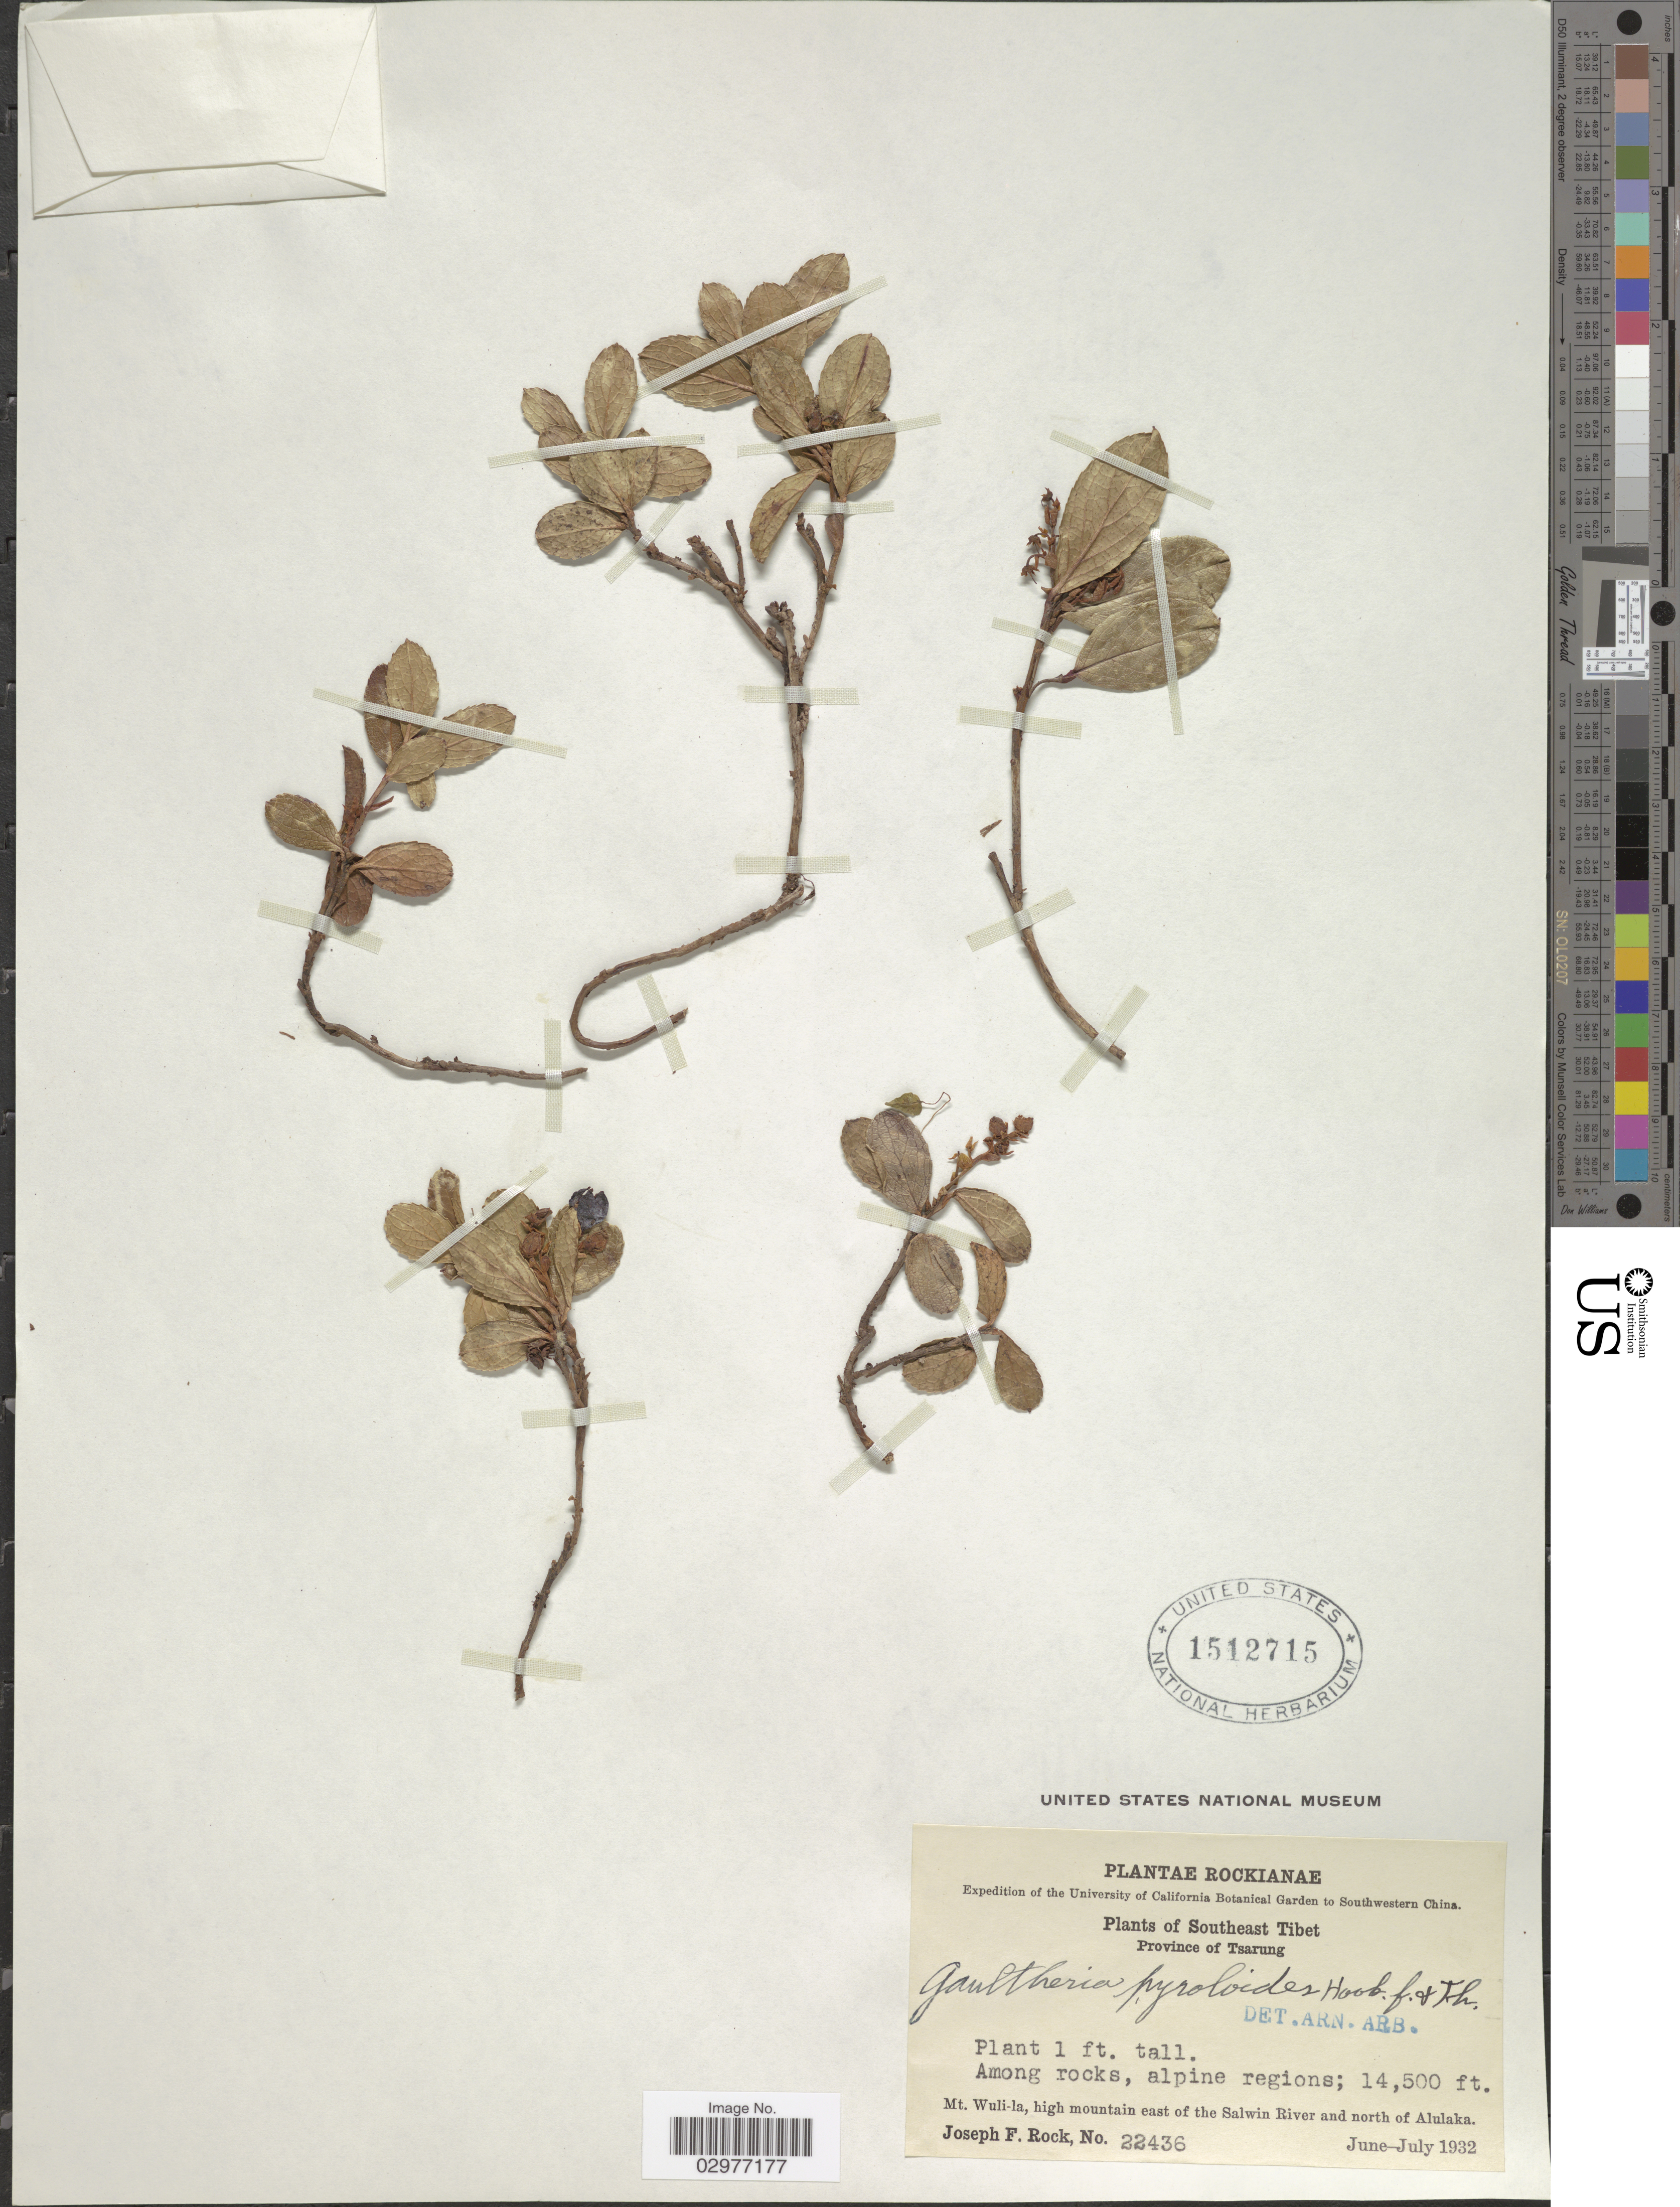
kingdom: Plantae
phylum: Tracheophyta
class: Magnoliopsida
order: Ericales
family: Ericaceae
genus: Gaultheria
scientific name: Gaultheria pyroloides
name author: Hook. f. & Thomson ex Miq.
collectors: J. F. Rock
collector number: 22436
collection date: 1932-06/1932-07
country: China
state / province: Xizang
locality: Southwestern China. Southeast Tibet. Province of Tsarung. Among rocks, alpine regions. Mt. Wuli-la, high mountain east of the Salwin River and north of Alulaka.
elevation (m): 4420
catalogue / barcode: US 1512715